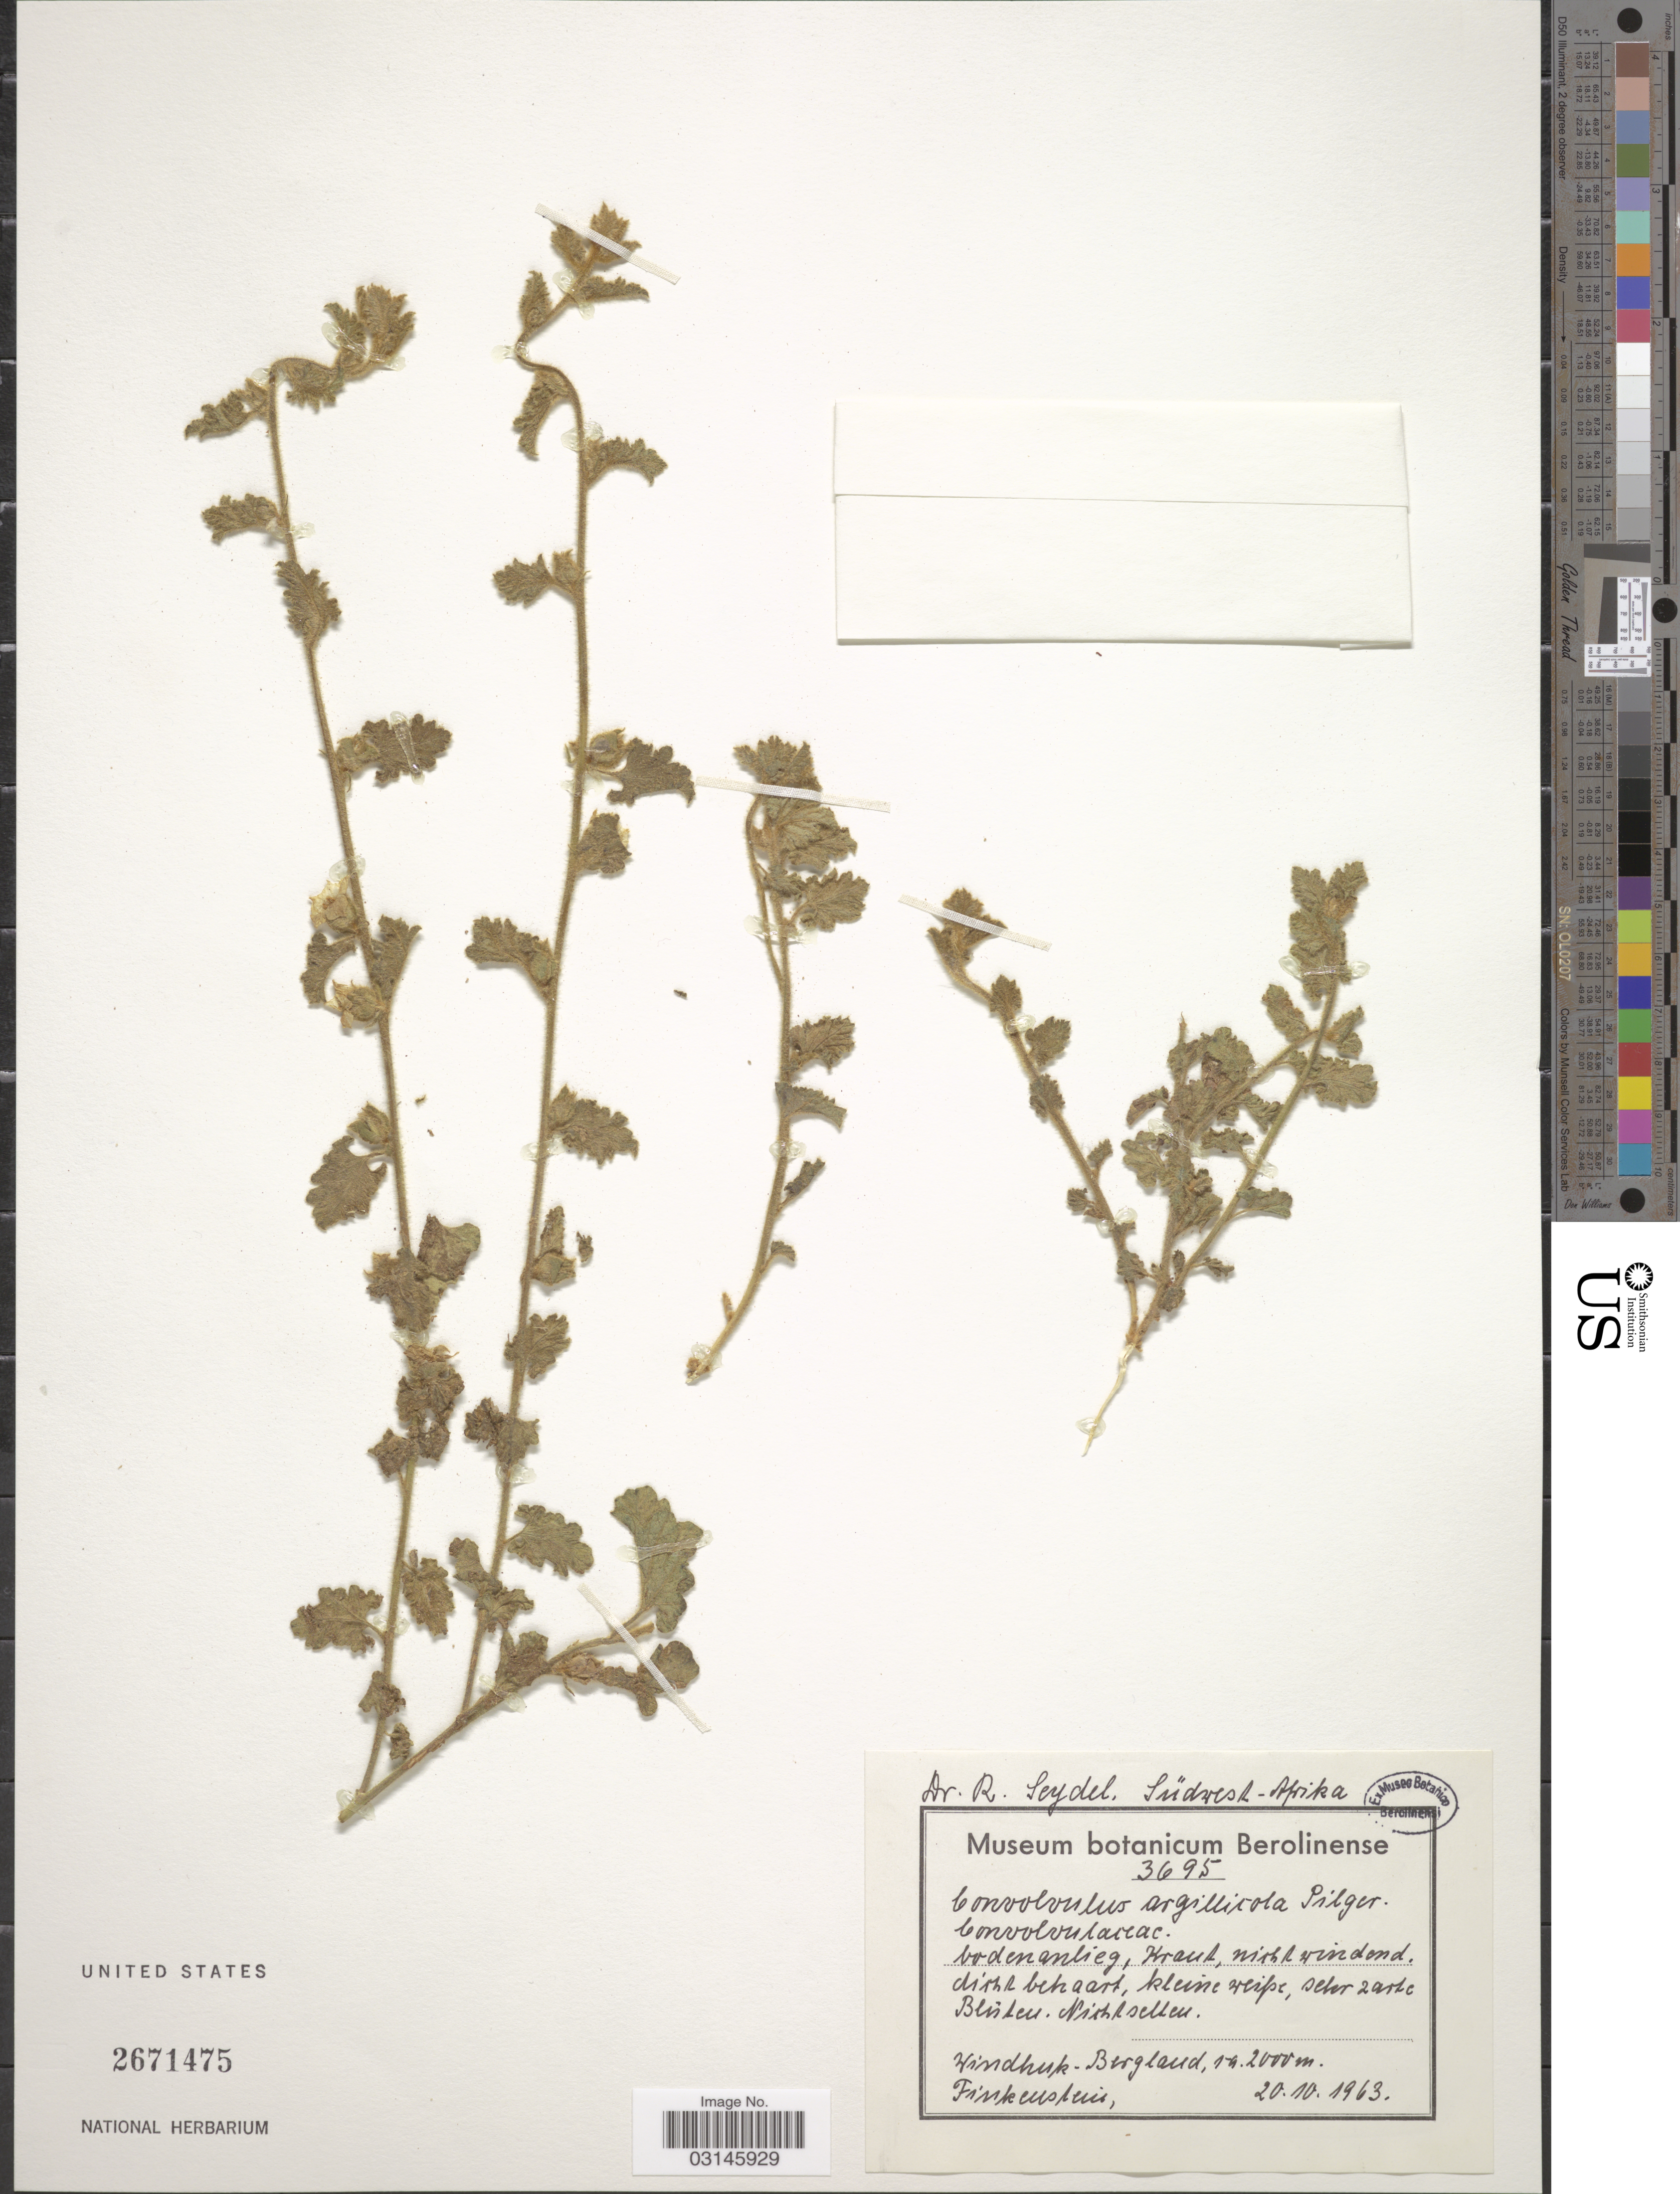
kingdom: Plantae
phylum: Tracheophyta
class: Magnoliopsida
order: Solanales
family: Convolvulaceae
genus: Convolvulus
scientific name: Convolvulus argillicola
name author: Pilg.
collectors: R. Seydel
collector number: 3695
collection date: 1963-10-20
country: Namibia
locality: Südwest-Afrika, Windhuk-Bergland. Finkenstein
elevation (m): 2000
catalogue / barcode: US 2671475